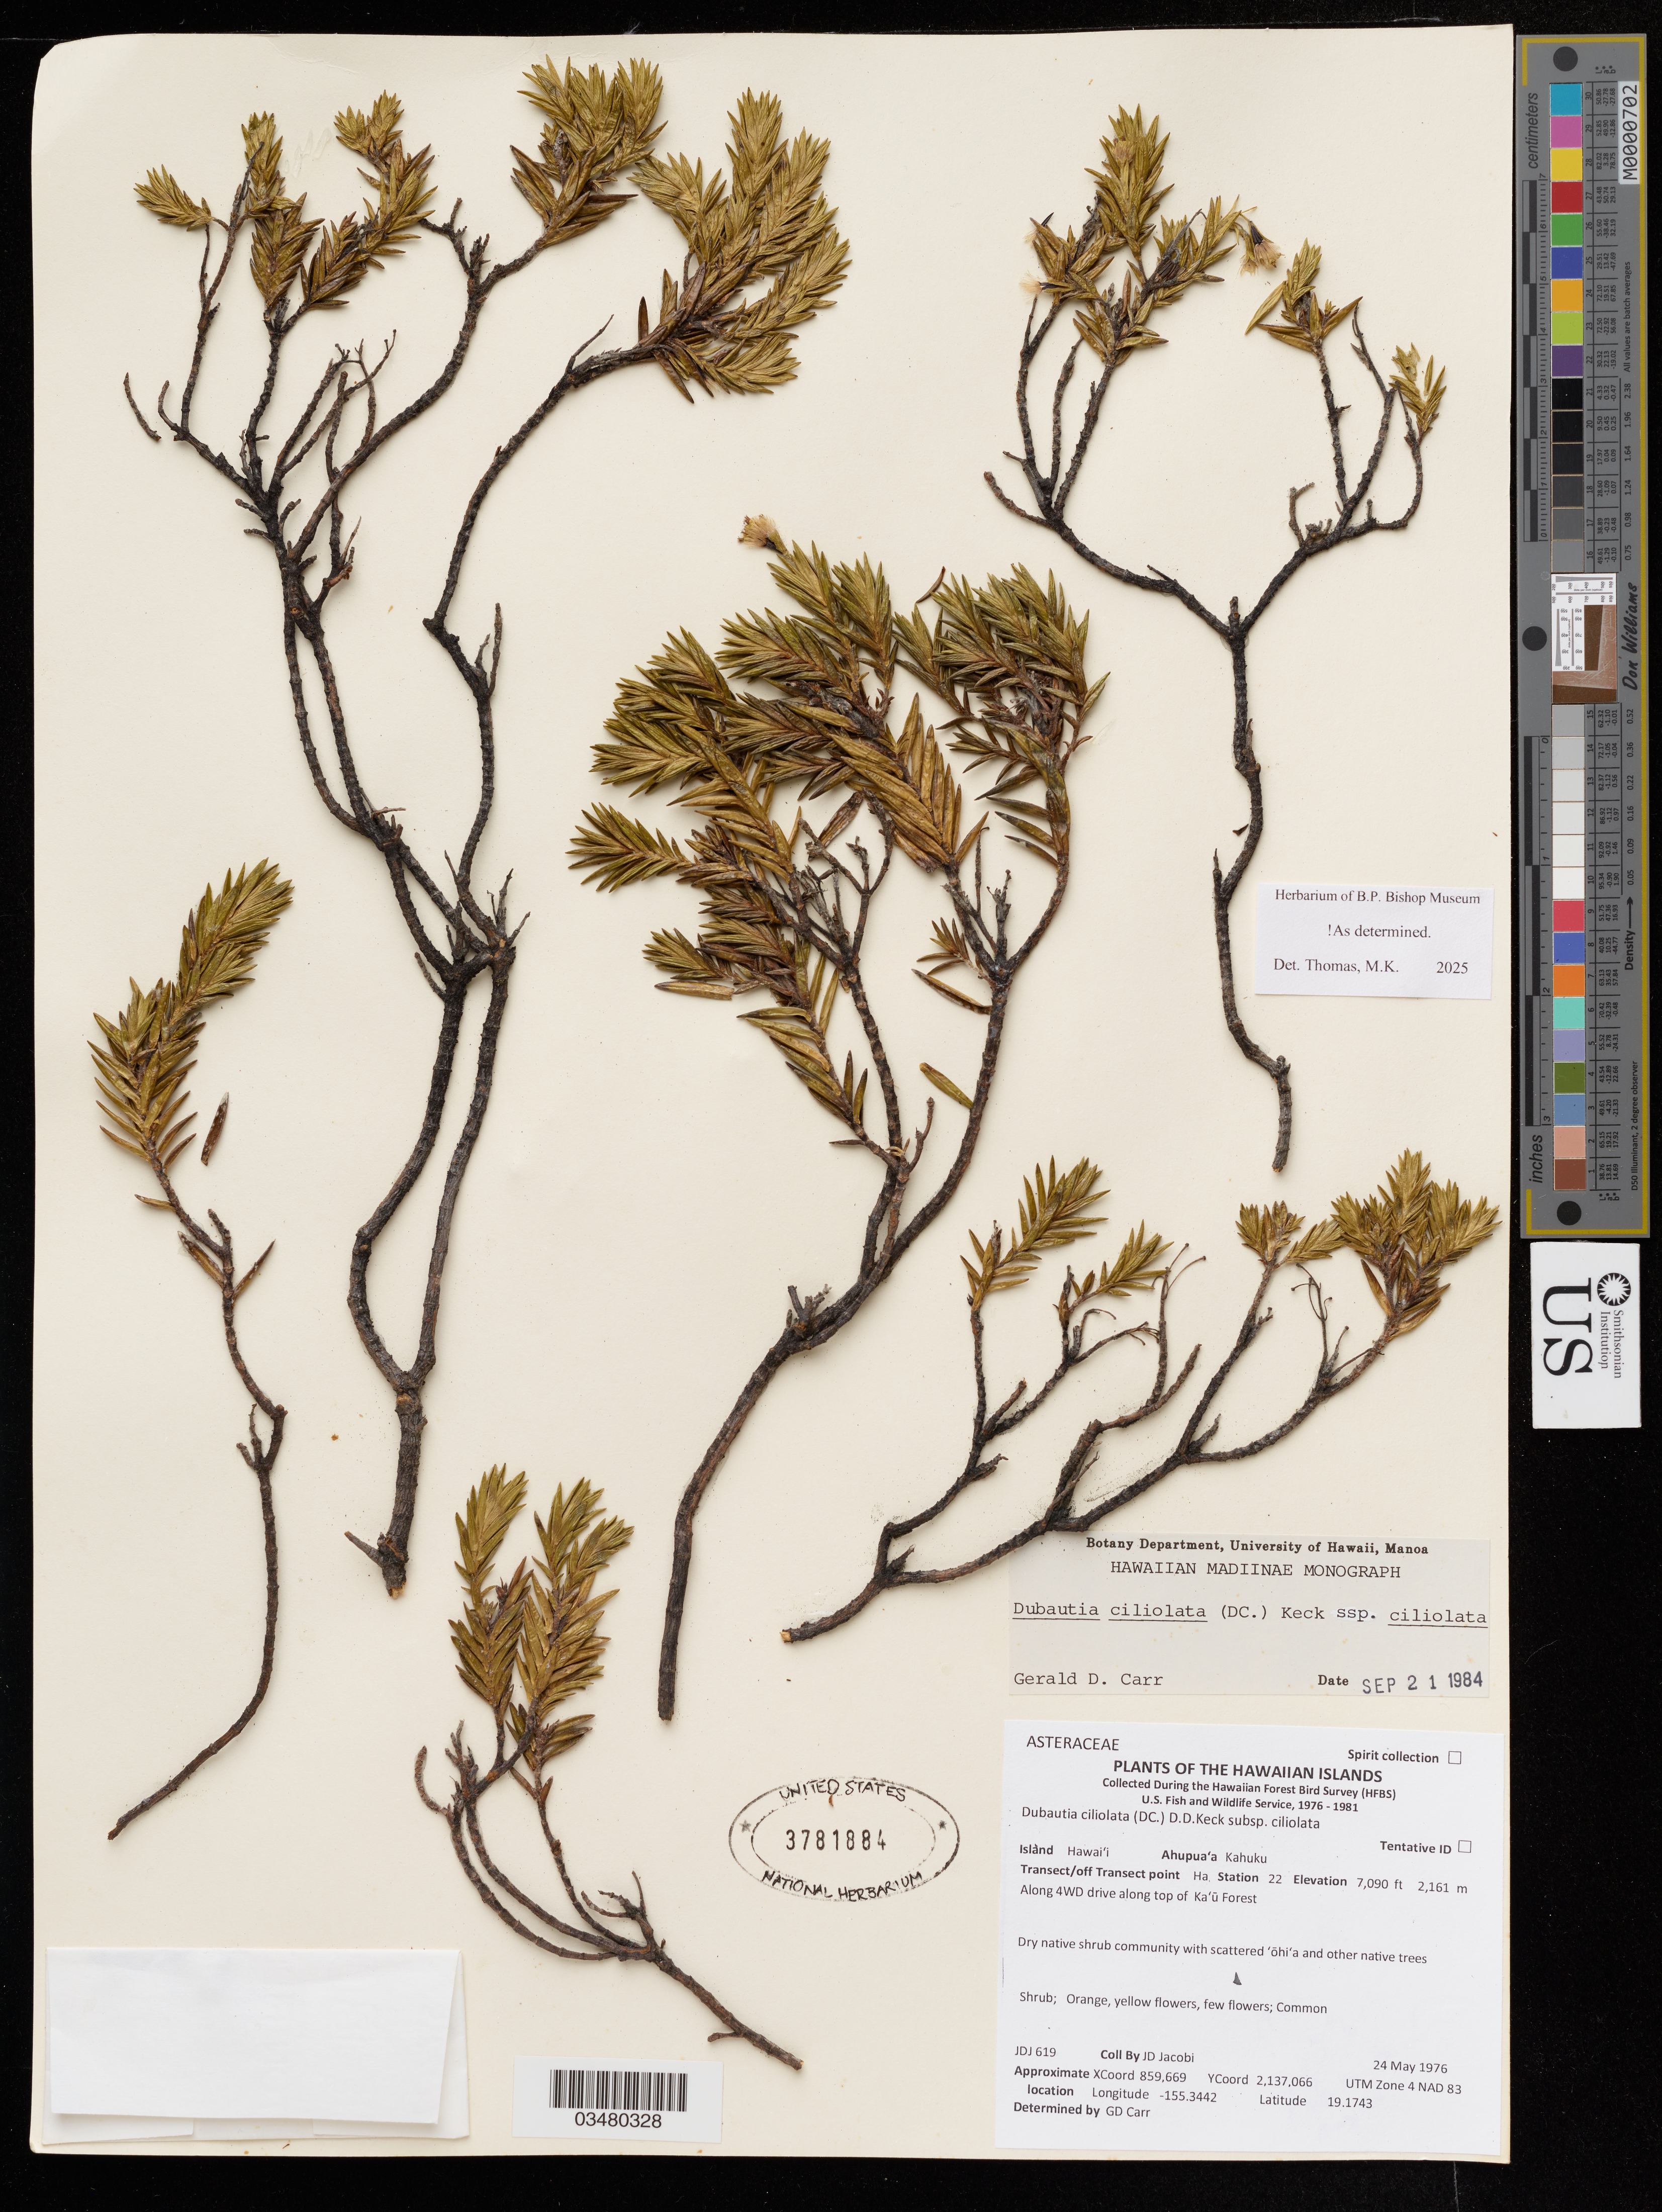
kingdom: Plantae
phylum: Tracheophyta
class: Magnoliopsida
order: Asterales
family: Asteraceae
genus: Dubautia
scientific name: Dubautia ciliolata subsp. ciliolata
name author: (DC.) D.D. Keck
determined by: Thomas, M. K., (BISH), Bernice P. Bishop Museum (UNITED STATES)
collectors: J. Jacobi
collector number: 619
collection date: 1976-05-24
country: United States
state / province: Hawaii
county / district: Hawaii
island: Hawaii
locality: Along 4WD drive along top of Ka'u Forest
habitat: Dry native shrub community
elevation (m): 2161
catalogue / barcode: US 3781884